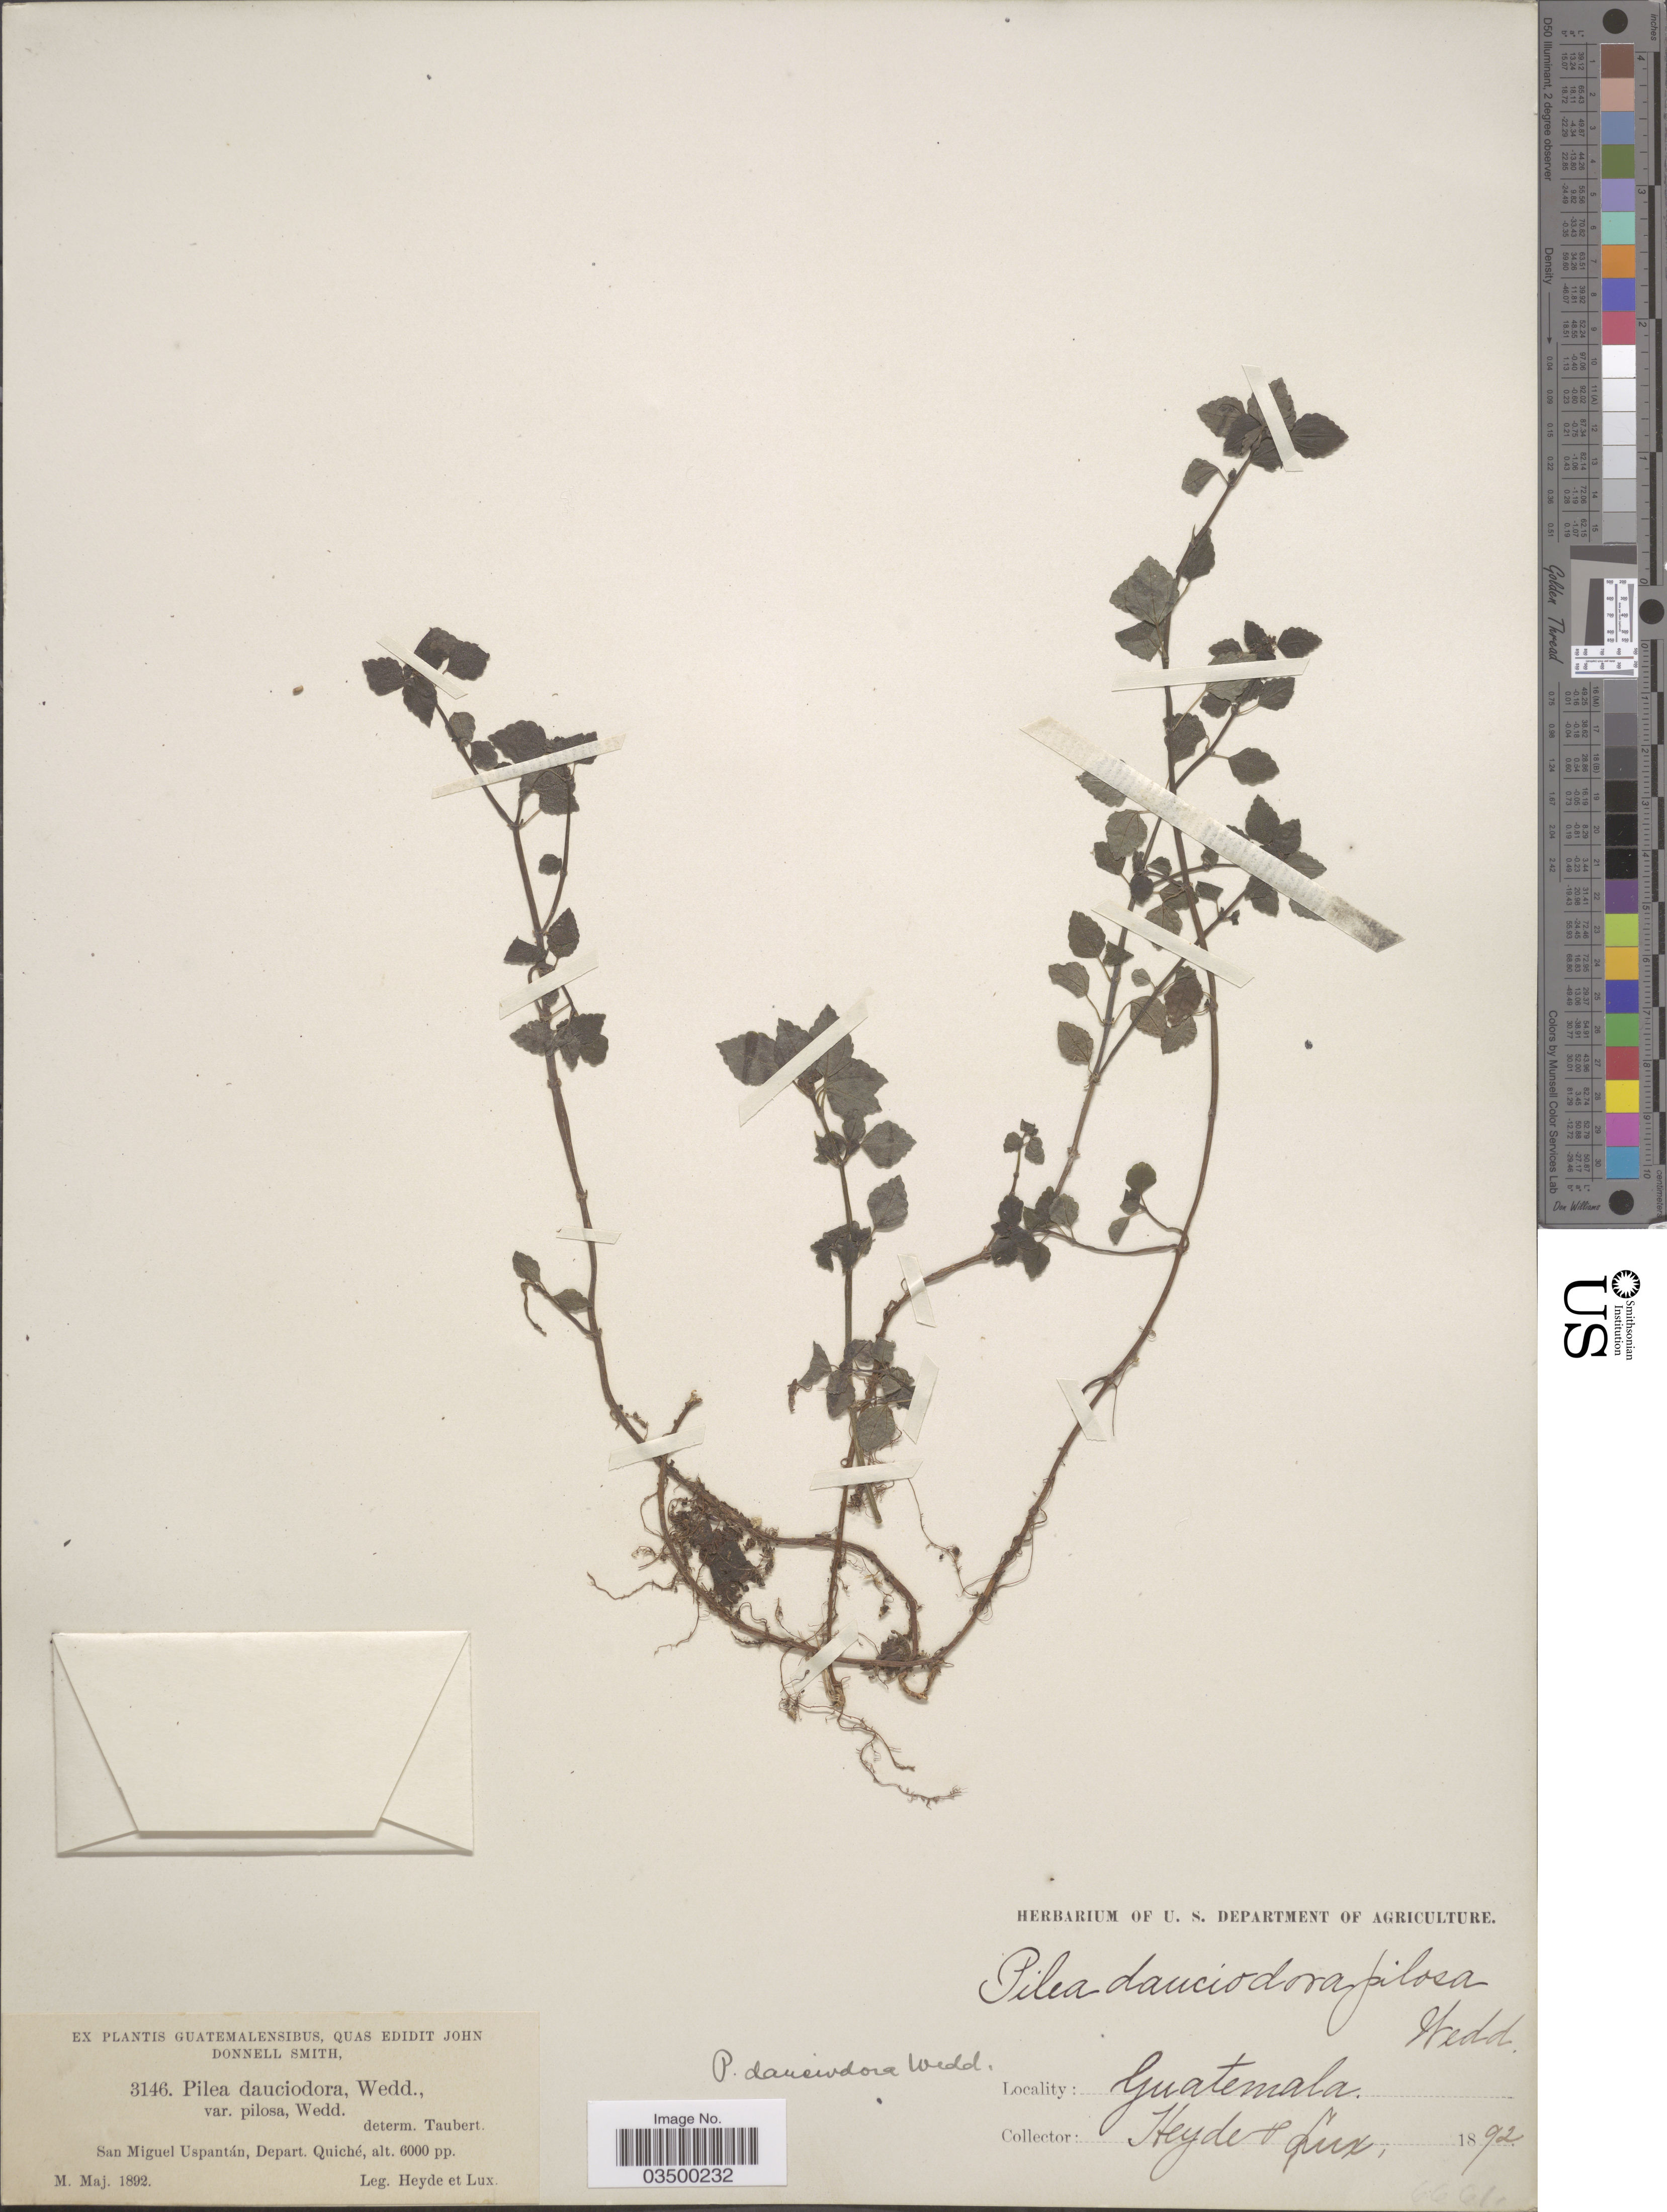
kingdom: Plantae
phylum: Tracheophyta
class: Magnoliopsida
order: Rosales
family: Urticaceae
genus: Pilea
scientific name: Pilea dauciodora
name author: Pav. ex Wedd.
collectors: Heyde & Lux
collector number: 3146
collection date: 1892-05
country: Guatemala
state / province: El Quiche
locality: San miguel Uspantán, Depart. Quiché.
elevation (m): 1829